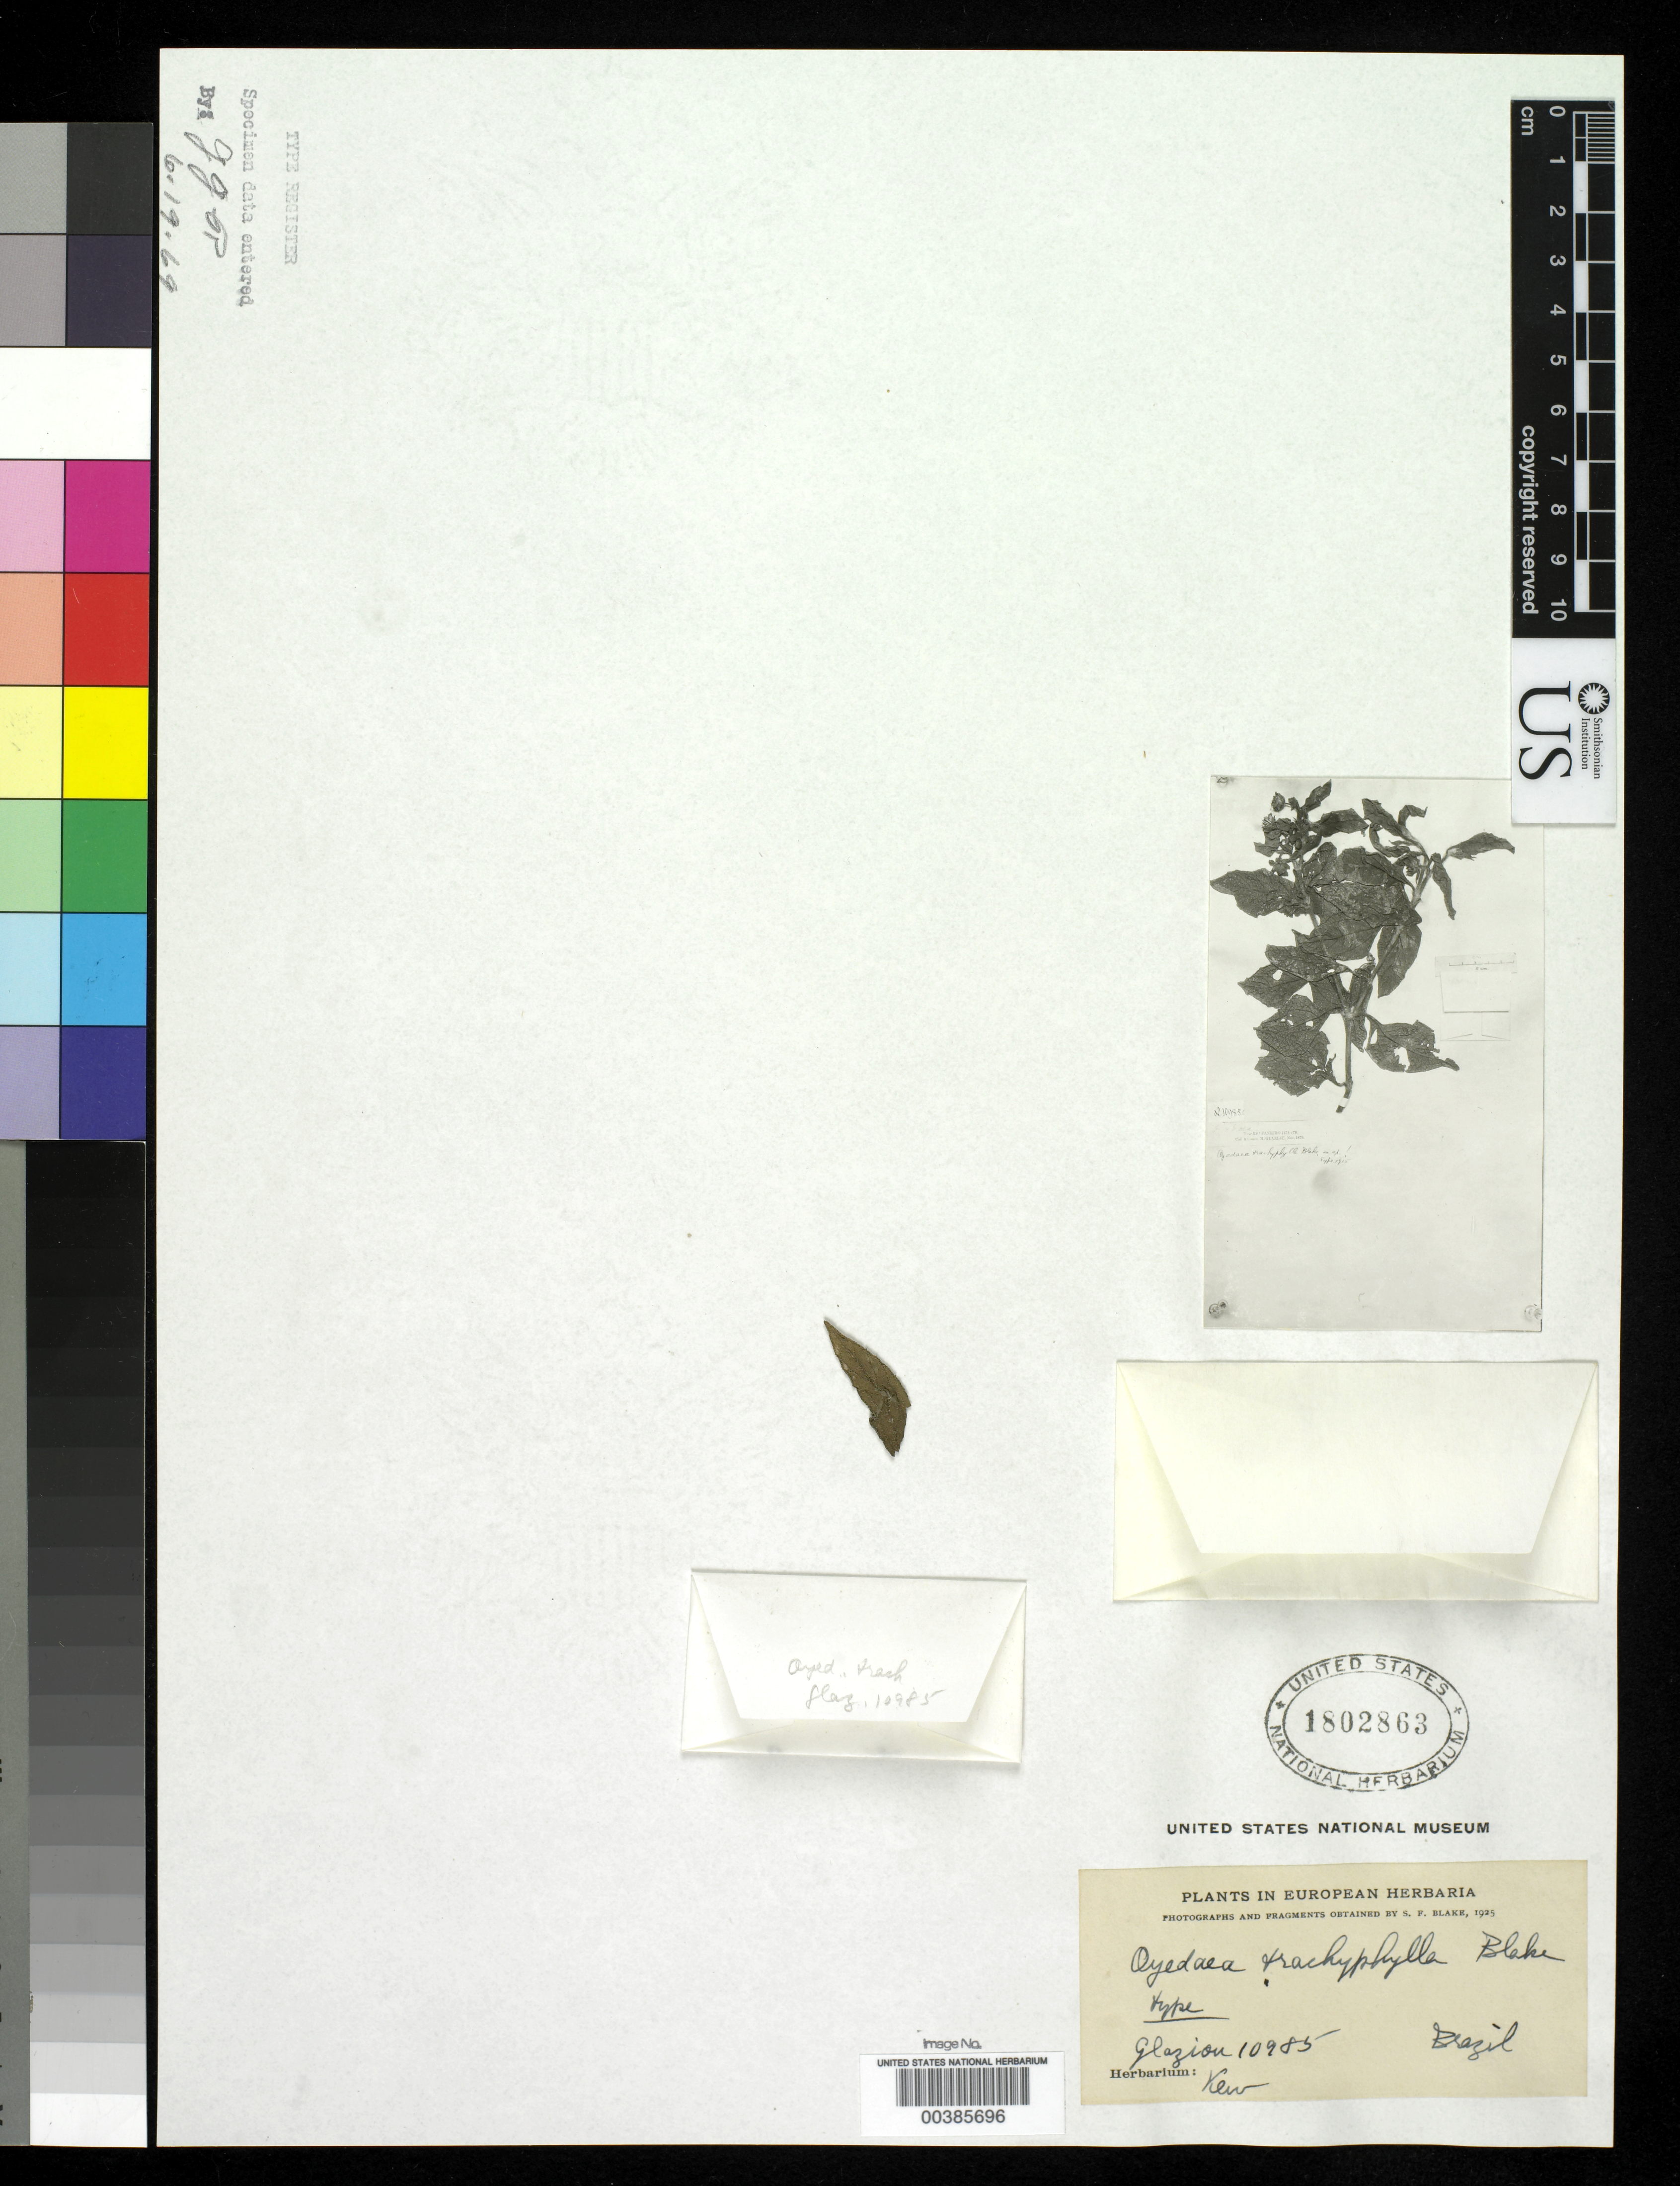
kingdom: Plantae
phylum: Tracheophyta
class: Magnoliopsida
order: Asterales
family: Asteraceae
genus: Oyedaea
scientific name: Oyedaea trachyphylla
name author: S.F. Blake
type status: Isotype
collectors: A. F. M. Glaziou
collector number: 10985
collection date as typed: Nov 1879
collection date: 1879-11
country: Brazil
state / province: Rio de Janeiro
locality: Rio de Janeiro.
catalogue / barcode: US 1802863